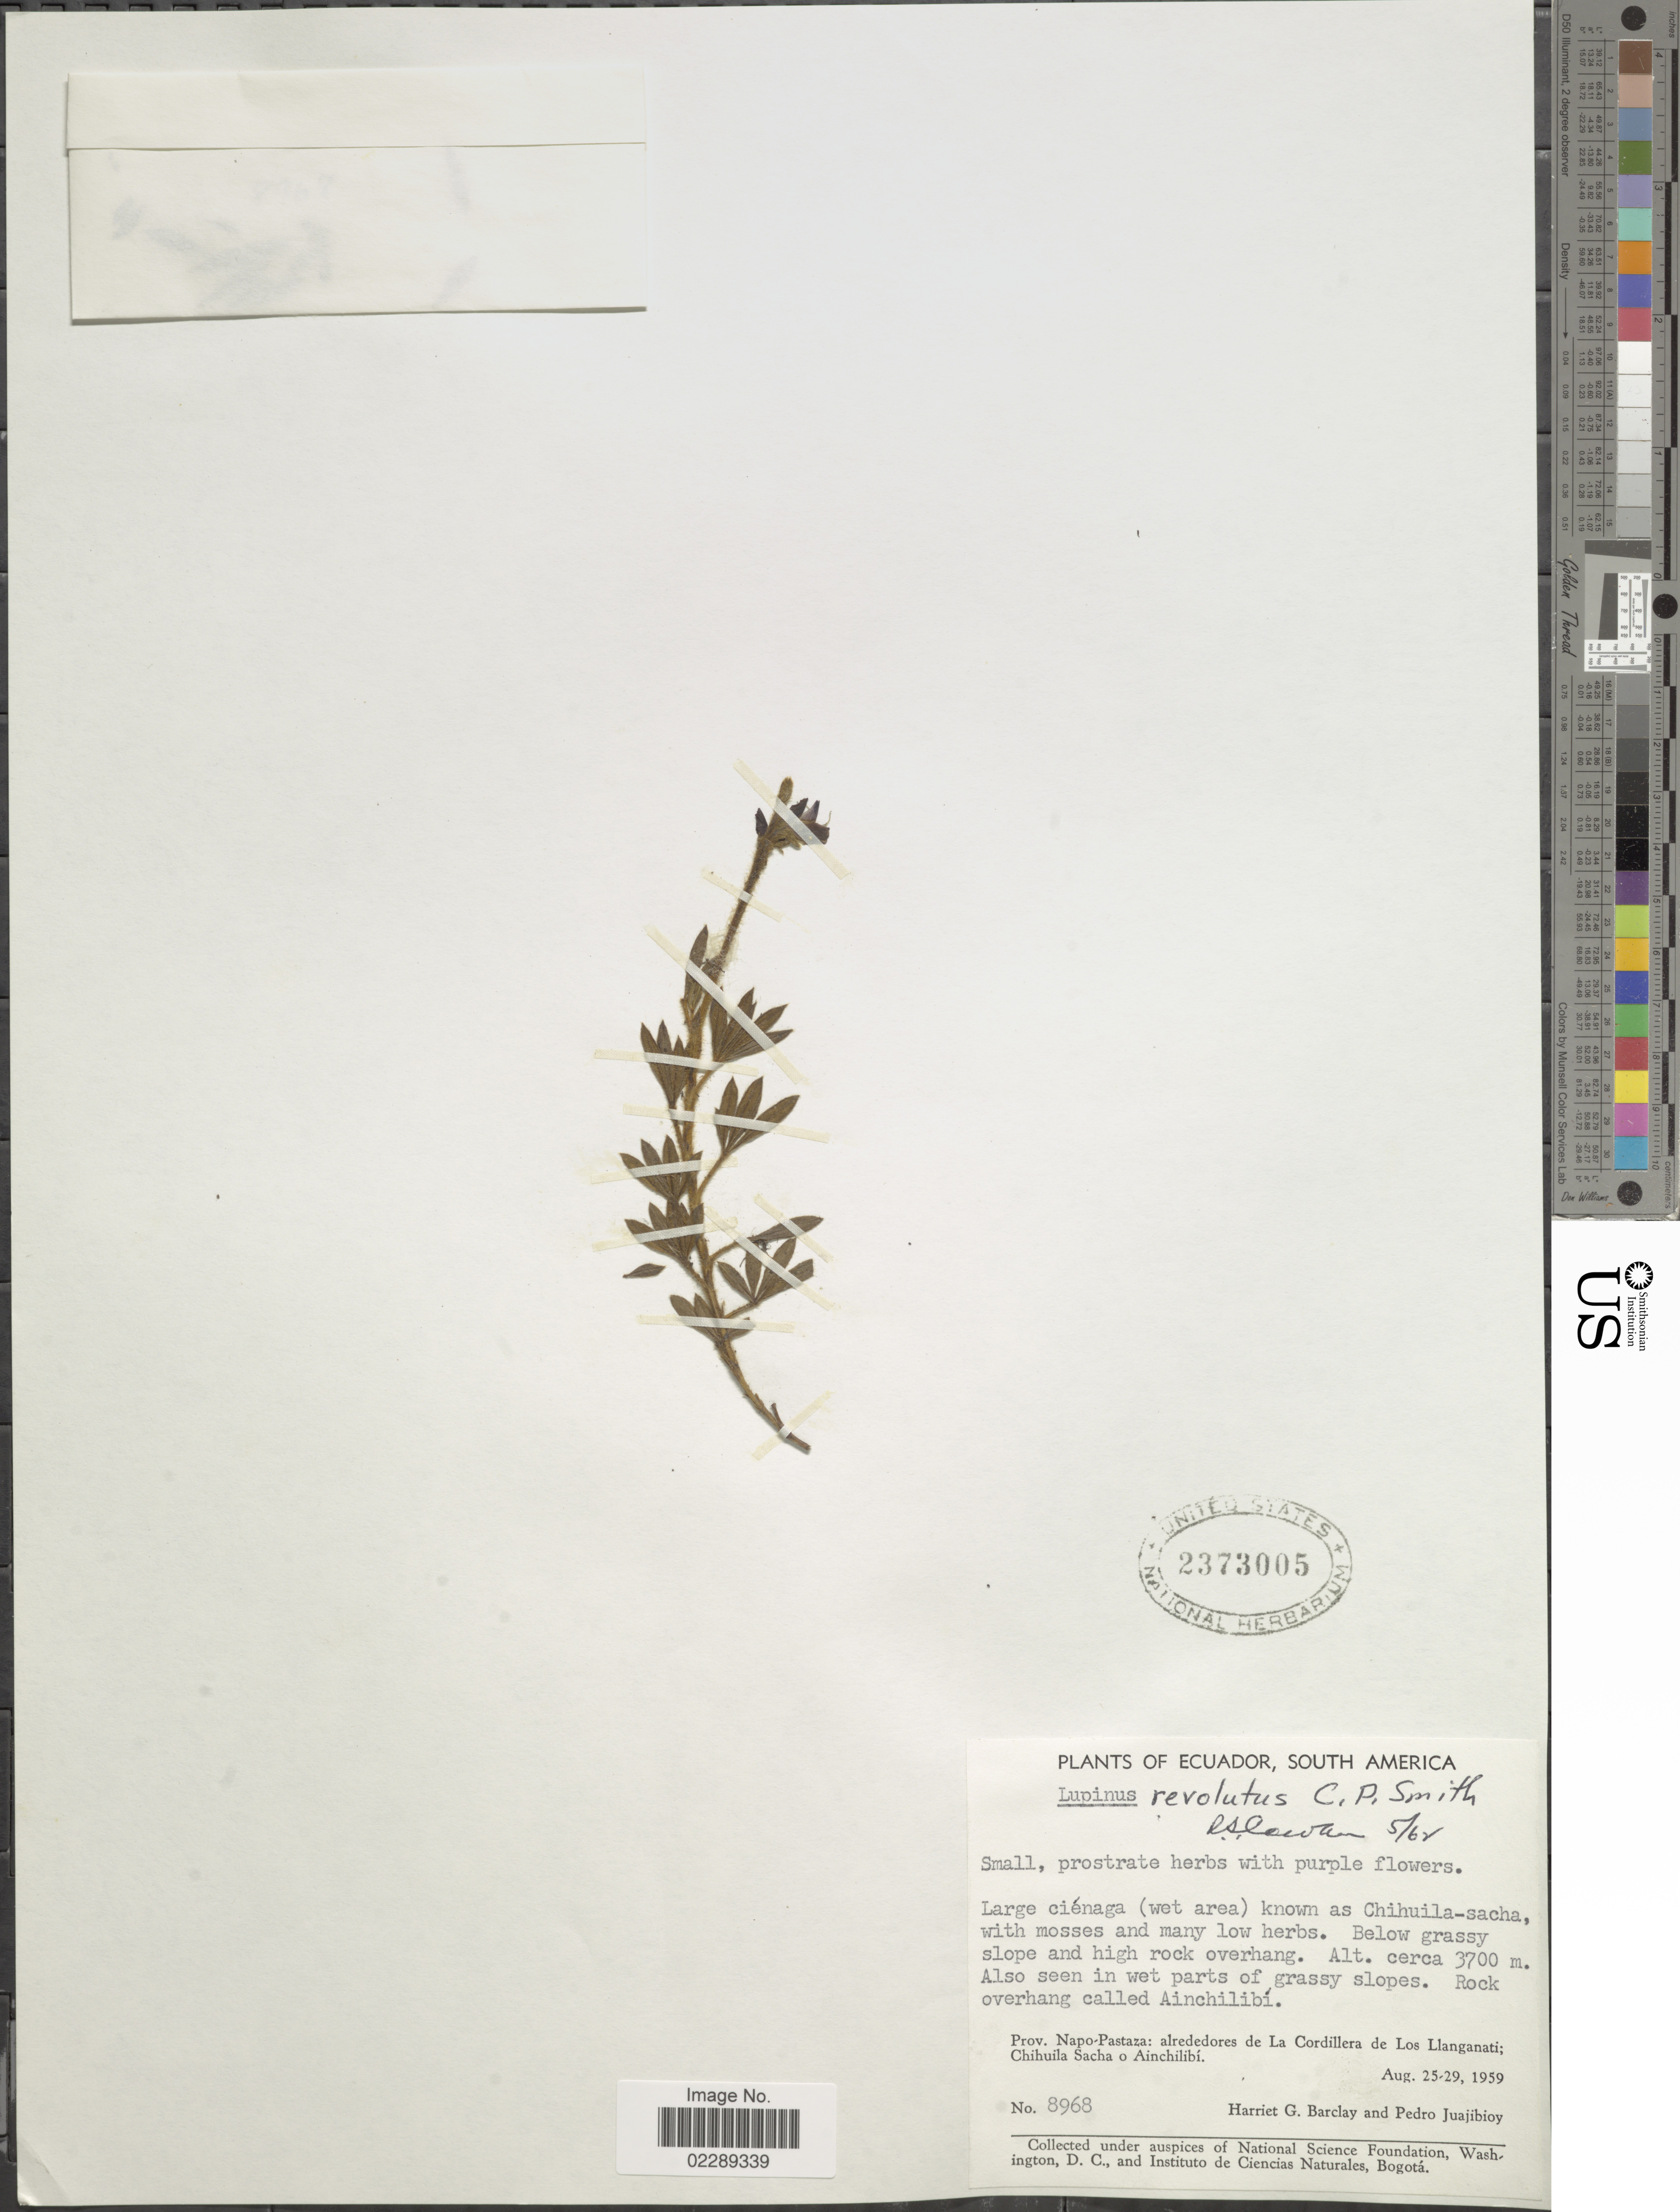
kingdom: Plantae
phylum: Tracheophyta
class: Magnoliopsida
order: Fabales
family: Fabaceae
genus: Lupinus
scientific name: Lupinus revolutus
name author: C.P. Sm.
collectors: H. G. Barclay & P. Juajibioy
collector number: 8968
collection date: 1959-08-25/1959-08-29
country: Ecuador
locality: Rock overhang called Ainchilibí. Prov. Napo-Pastaza: alrededores de La Cordillera de Los Llanganati; Chihuila Sacha o Ainchilibí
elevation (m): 3700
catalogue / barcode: US 2373005